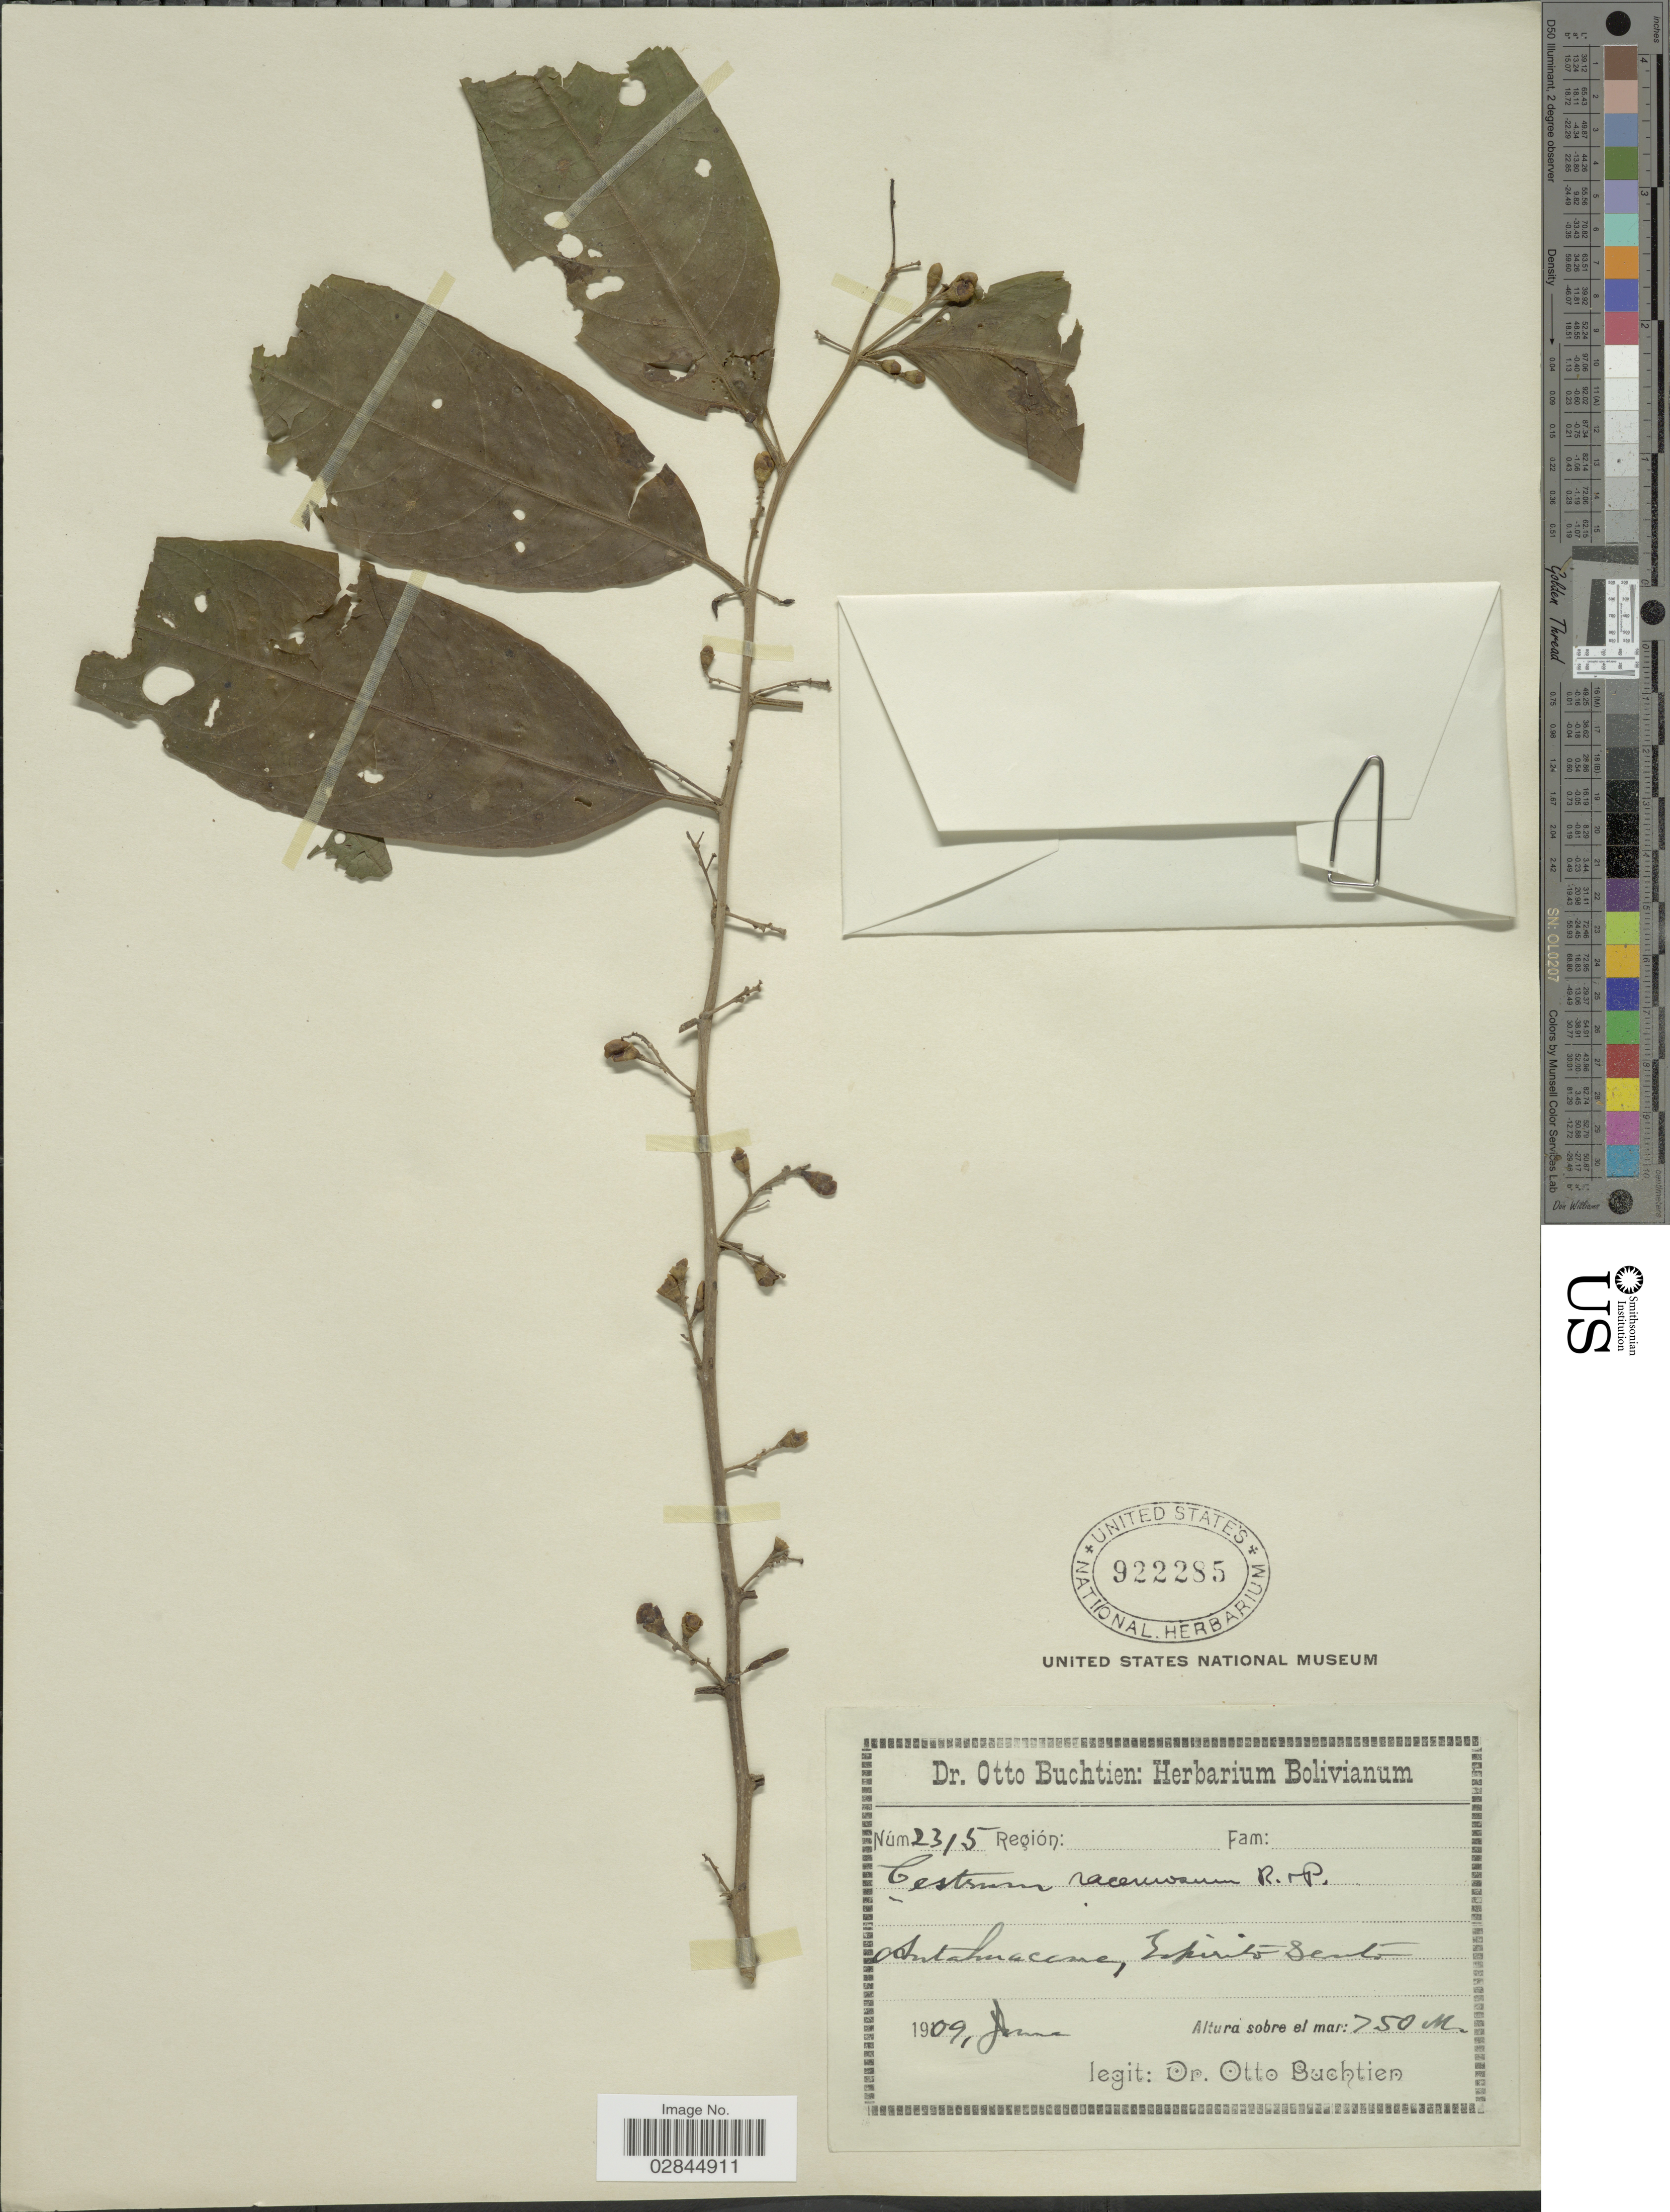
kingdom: Plantae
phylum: Tracheophyta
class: Magnoliopsida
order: Solanales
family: Solanaceae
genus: Cestrum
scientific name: Cestrum racemosum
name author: Ruiz & Pav.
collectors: O. Buchtien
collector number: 2315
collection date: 1909-06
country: Bolivia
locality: Antahuacana, Espirito Santo.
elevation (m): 750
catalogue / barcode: US 922285